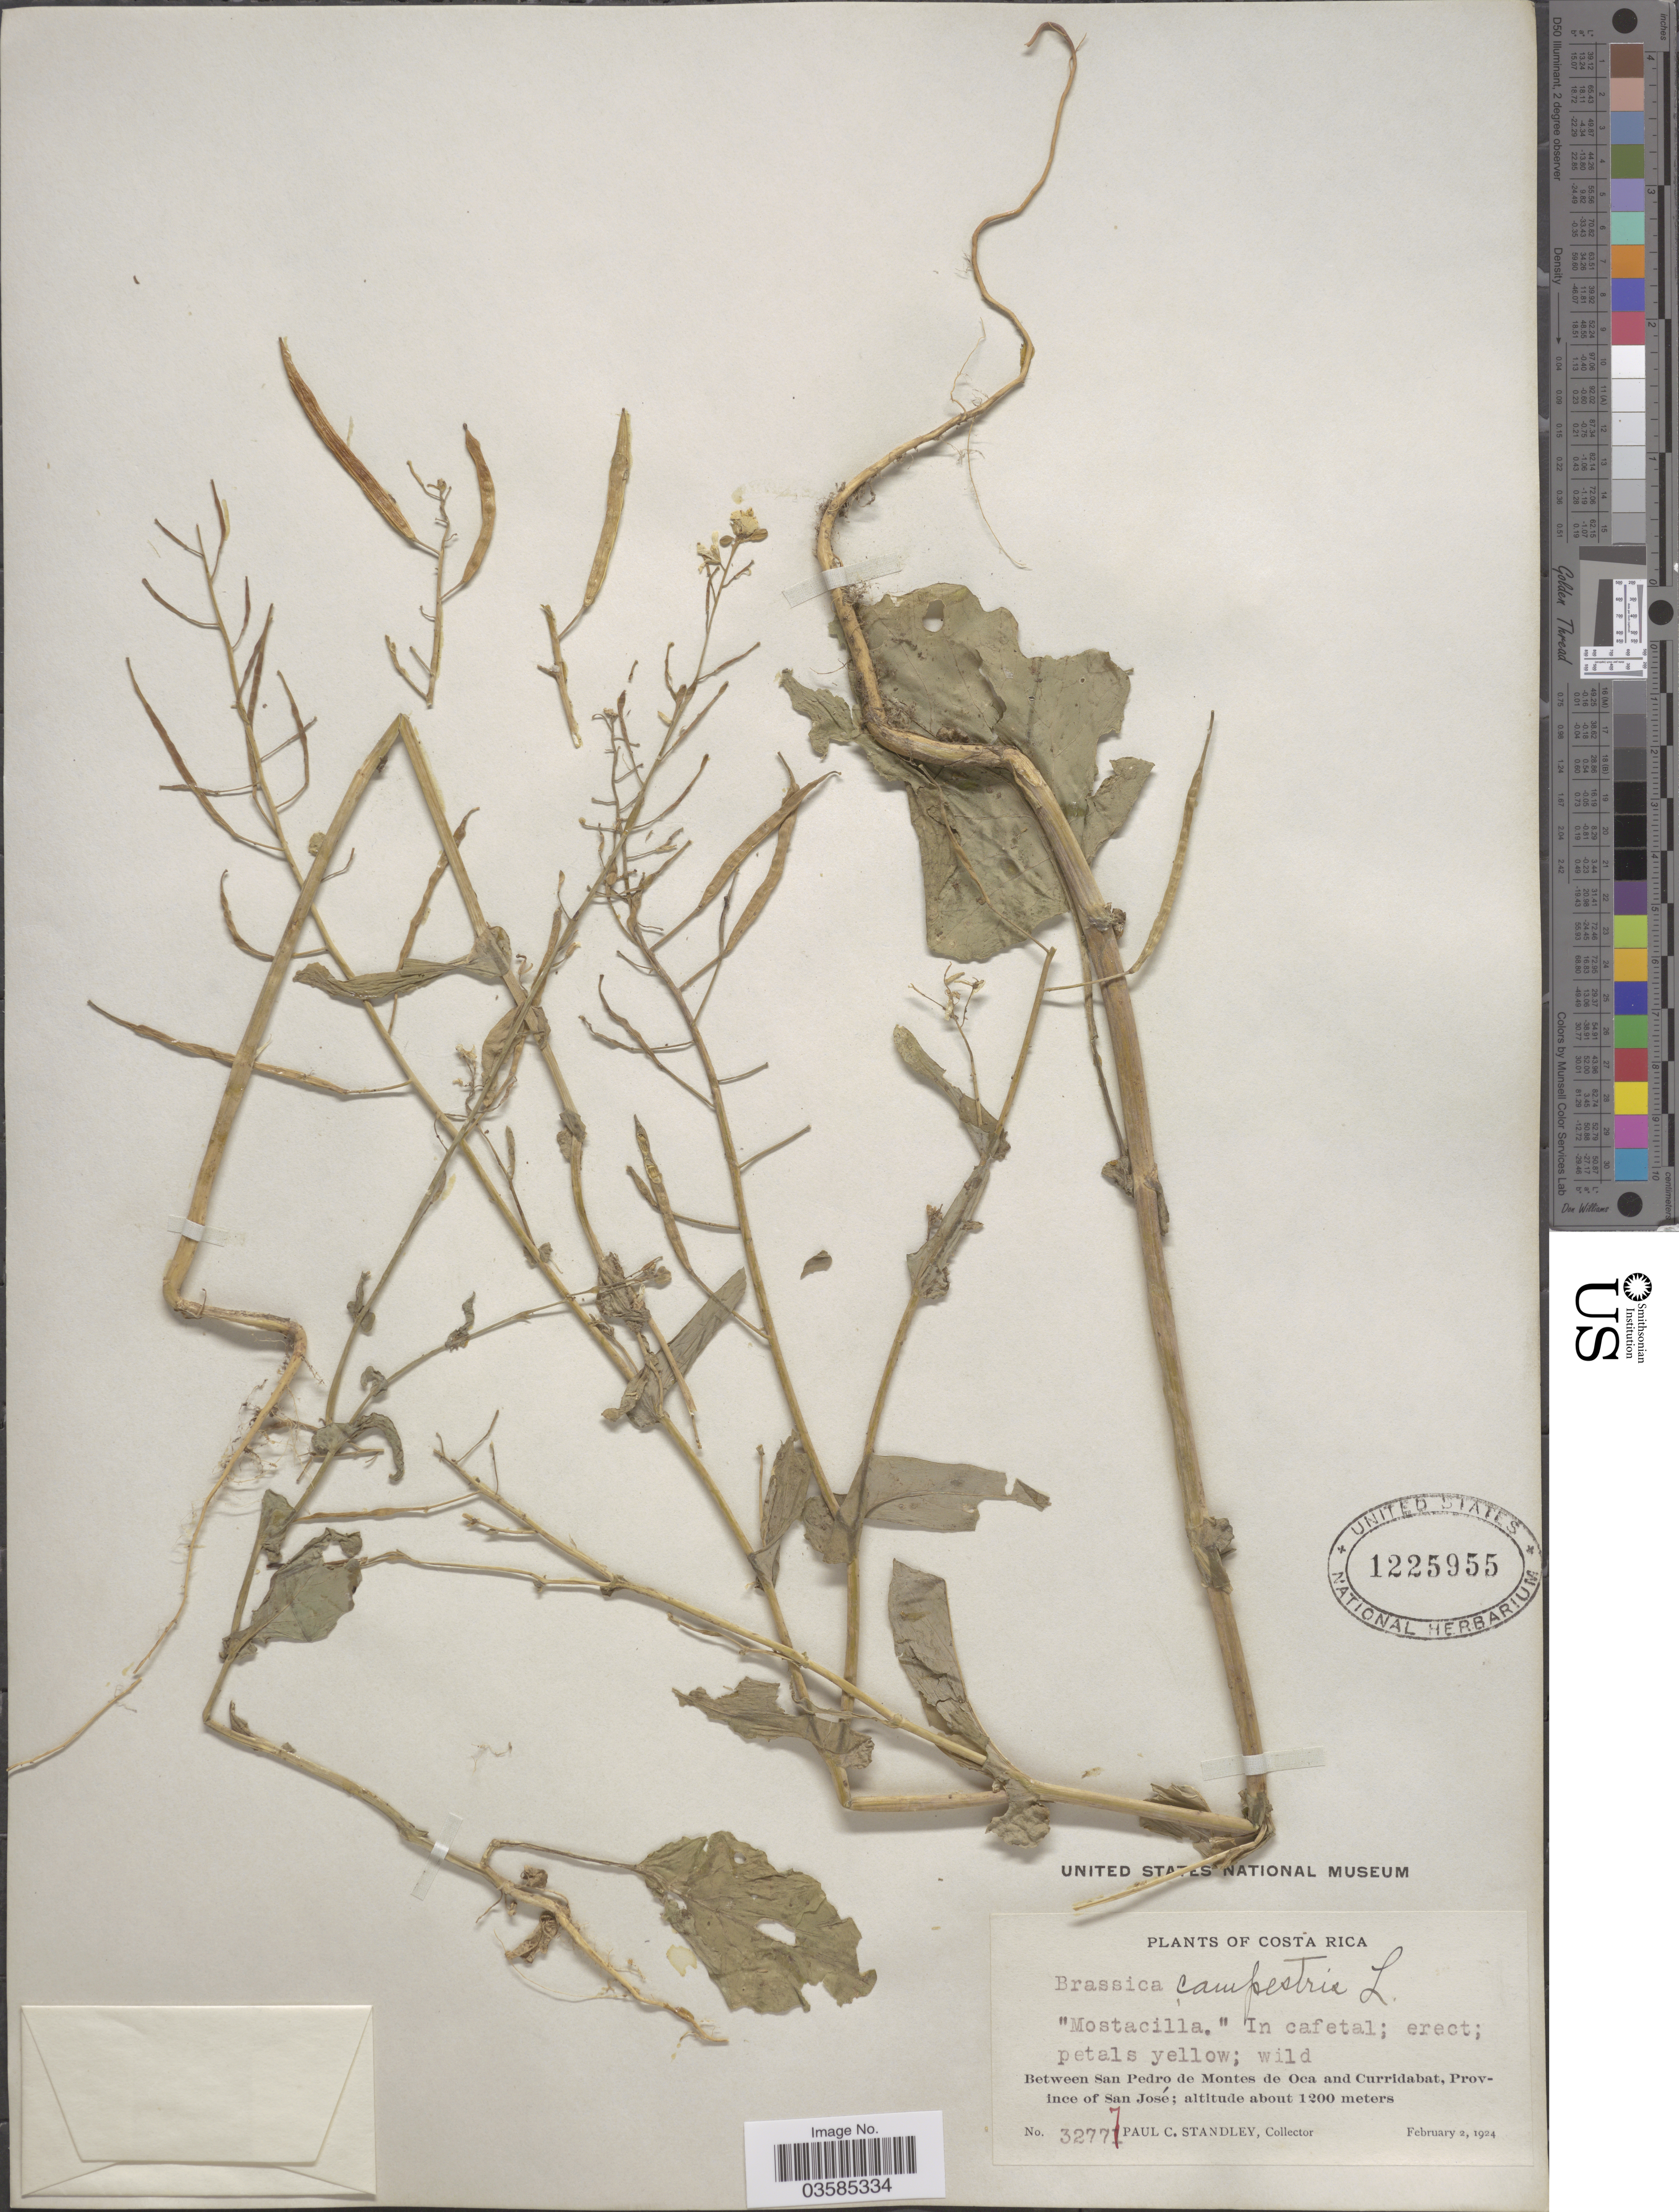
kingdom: Plantae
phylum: Tracheophyta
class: Magnoliopsida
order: Brassicales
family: Brassicaceae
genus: Brassica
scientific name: Brassica campestris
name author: L.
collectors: P. C. Standley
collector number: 32777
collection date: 1924-02-02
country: Costa Rica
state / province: San José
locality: Between San Pedro de Montes de Oca and Curridabat, Province of San José.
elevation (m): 1200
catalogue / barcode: US 1225955